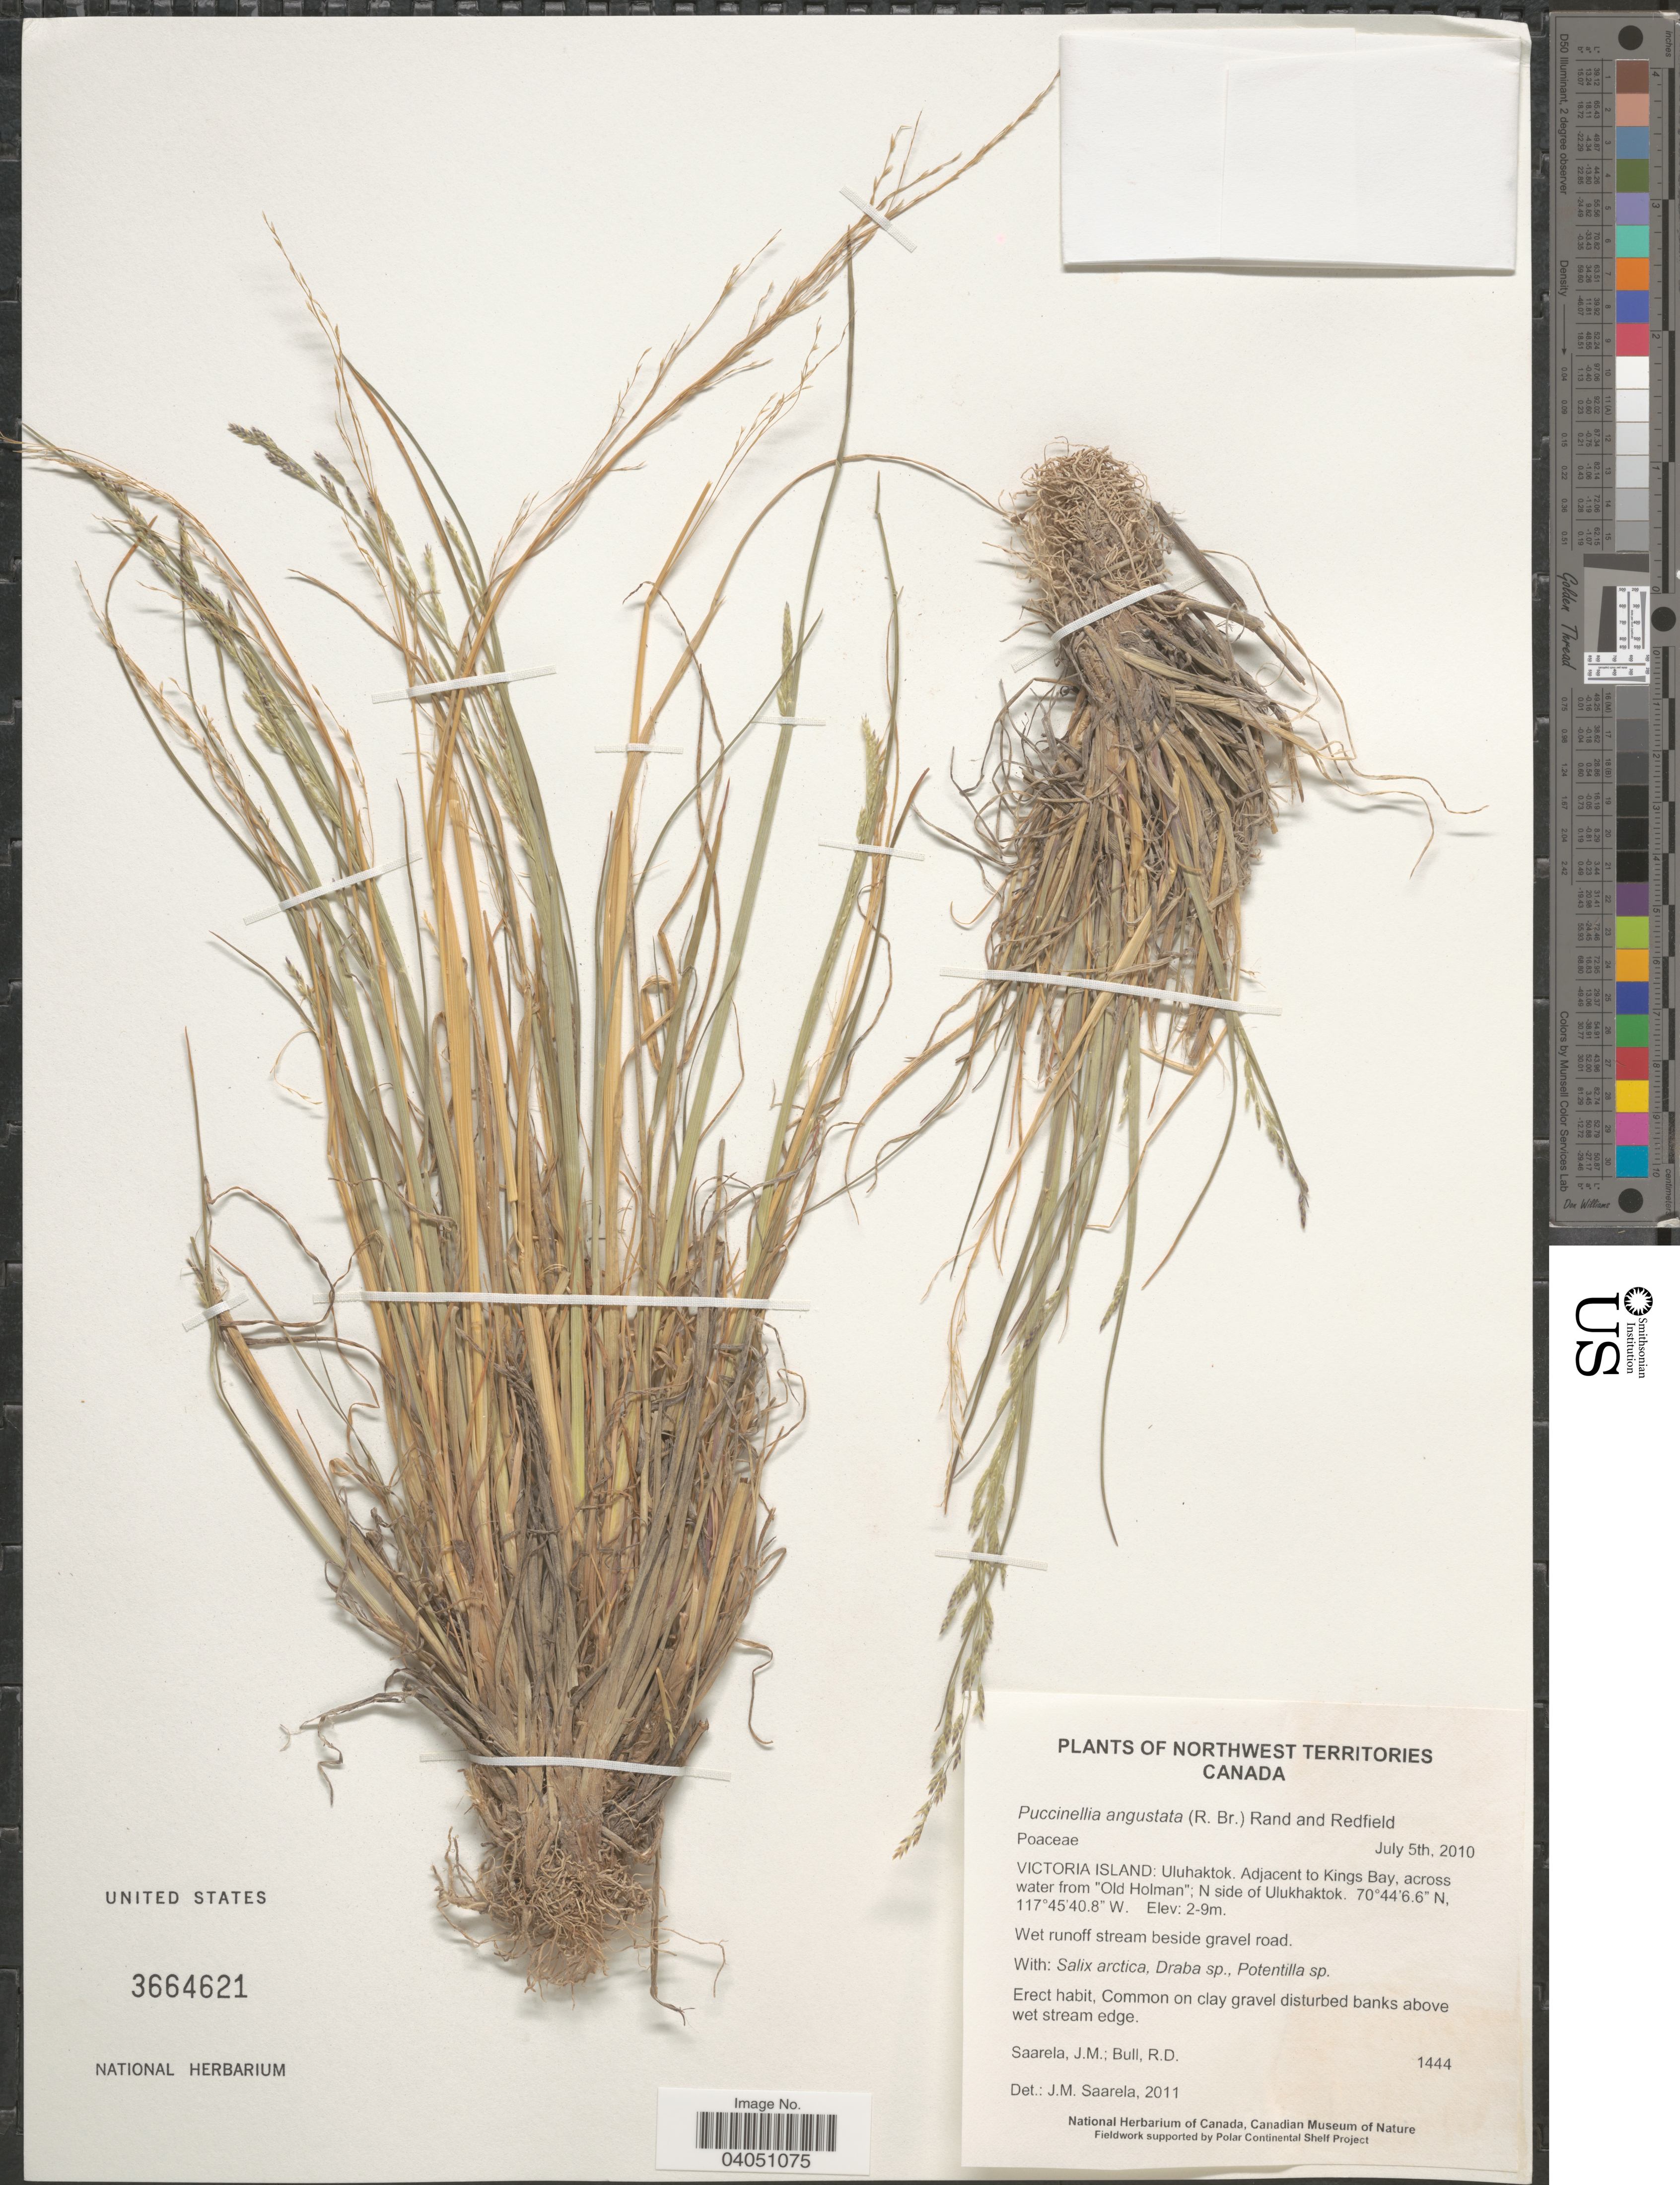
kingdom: Plantae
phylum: Tracheophyta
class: Liliopsida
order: Poales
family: Poaceae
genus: Puccinellia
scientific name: Puccinellia angustata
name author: (R. Br.) Nash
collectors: J. Saarela & R. Bull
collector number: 1444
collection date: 2010-07-05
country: Canada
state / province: Northwest Territories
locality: Victoria Island: Uluhaktok. Adjacent to Kings Bay, across water from "Old Holman"; N side of Ulukhaktok.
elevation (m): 2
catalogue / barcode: US 3664621